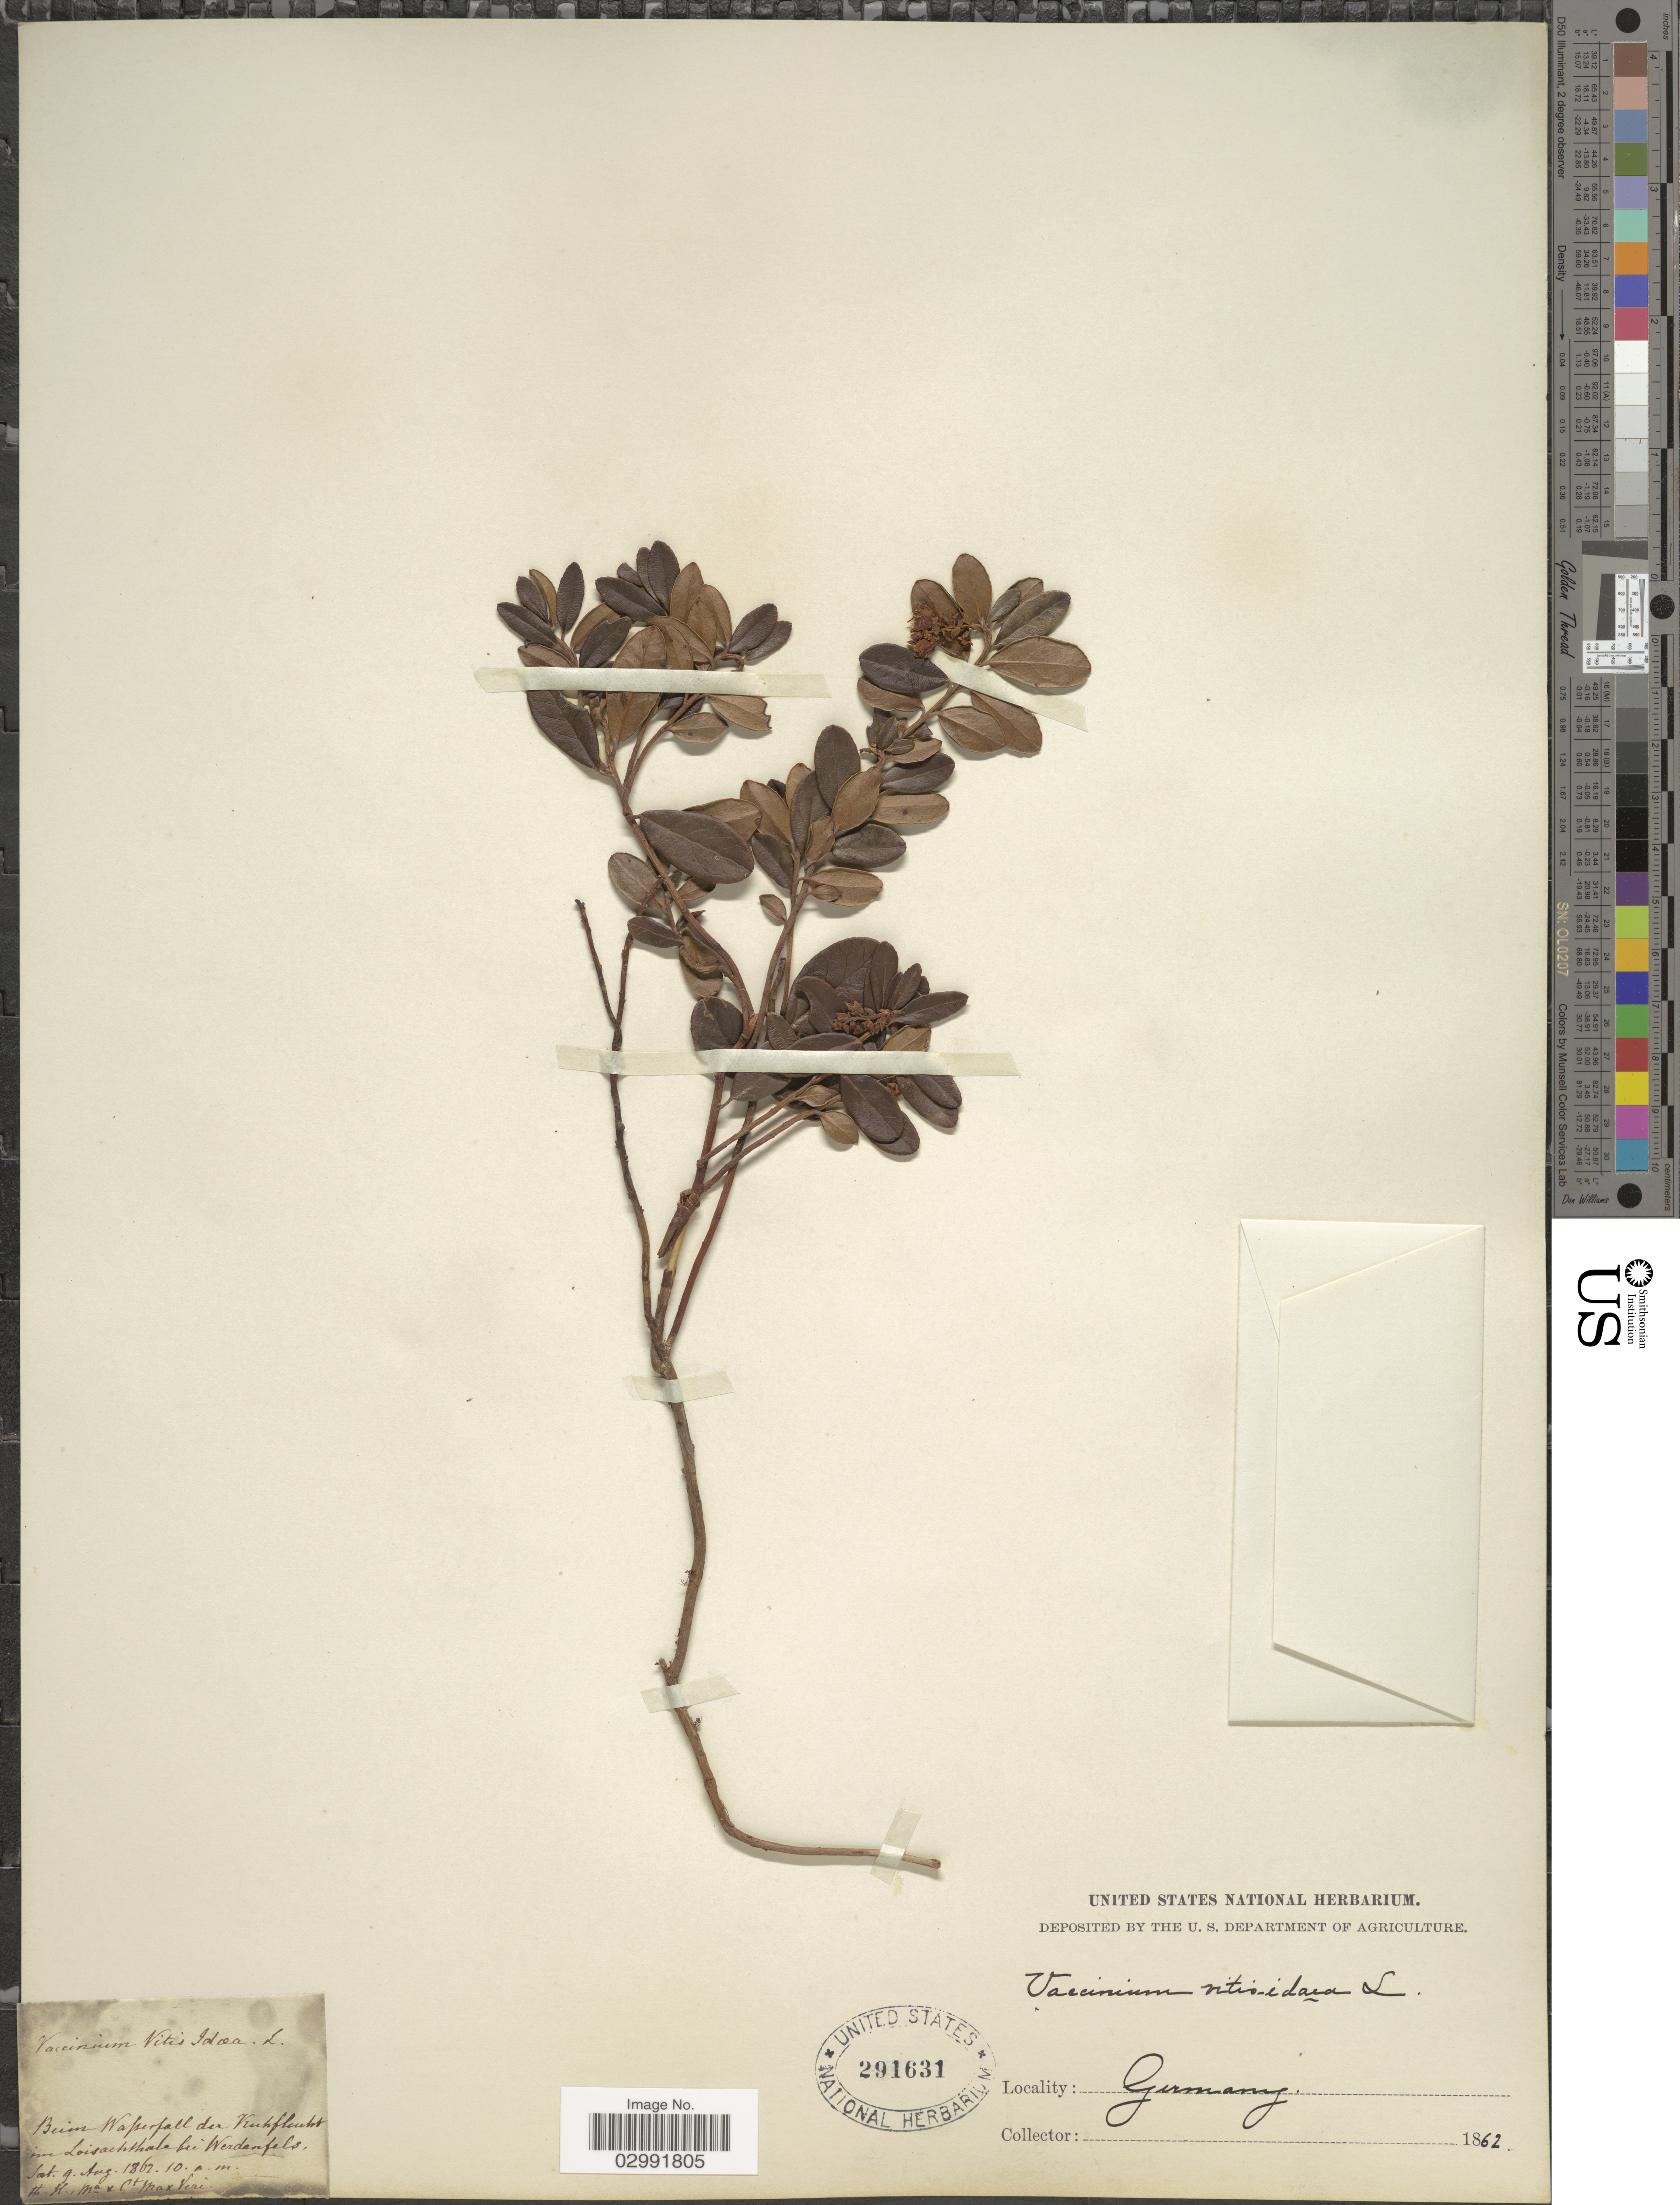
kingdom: Plantae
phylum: Tracheophyta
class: Magnoliopsida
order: Ericales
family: Ericaceae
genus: Vaccinium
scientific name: Vaccinium vitis-idaea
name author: L.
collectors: ex herb. United States National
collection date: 1862-08-09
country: Germany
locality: Bei, Wasserfall der Kuk [illegible text] im Loisachthale bei Werdenfels [interpreted].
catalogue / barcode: US 291631